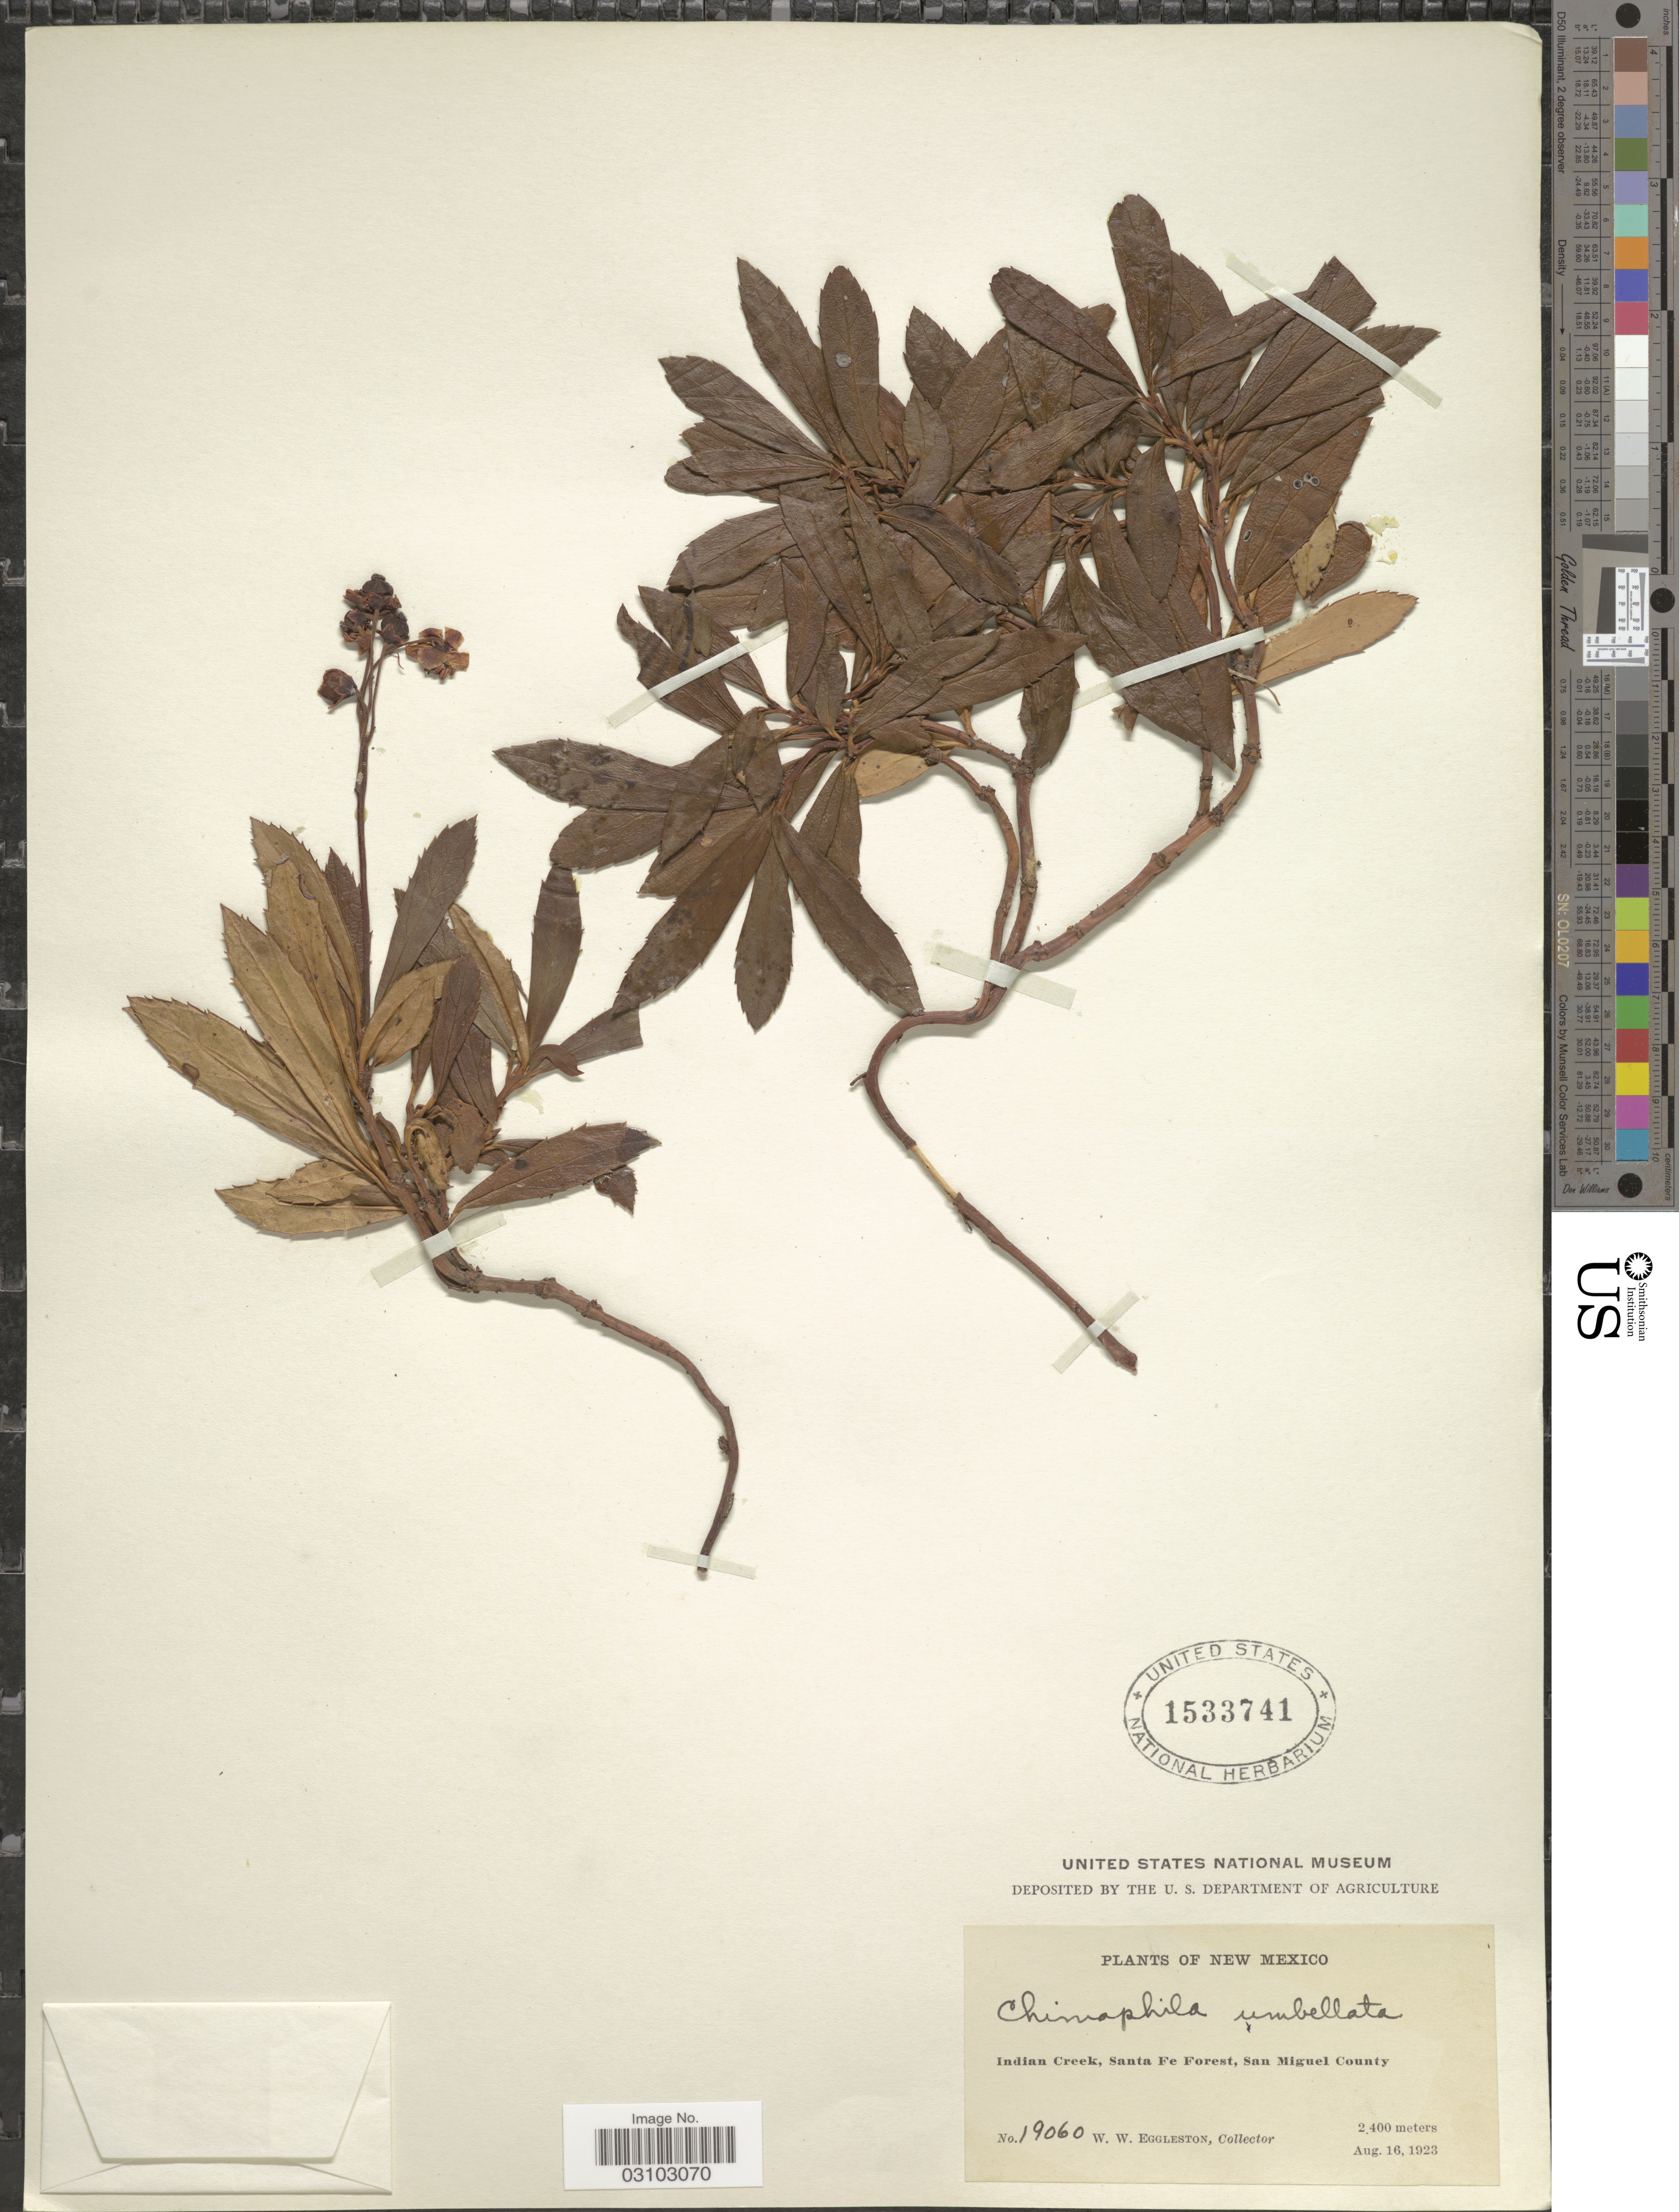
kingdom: Plantae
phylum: Tracheophyta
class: Magnoliopsida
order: Ericales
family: Ericaceae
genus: Chimaphila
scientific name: Chimaphila umbellata var. occidentalis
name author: (Rydb.) S.F. Blake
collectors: W. W. Eggleston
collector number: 19060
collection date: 1923-08-16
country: United States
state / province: New Mexico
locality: Indian Creek, Santa Fe Forest, San Miguel County.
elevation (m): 2400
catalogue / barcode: US 1533741